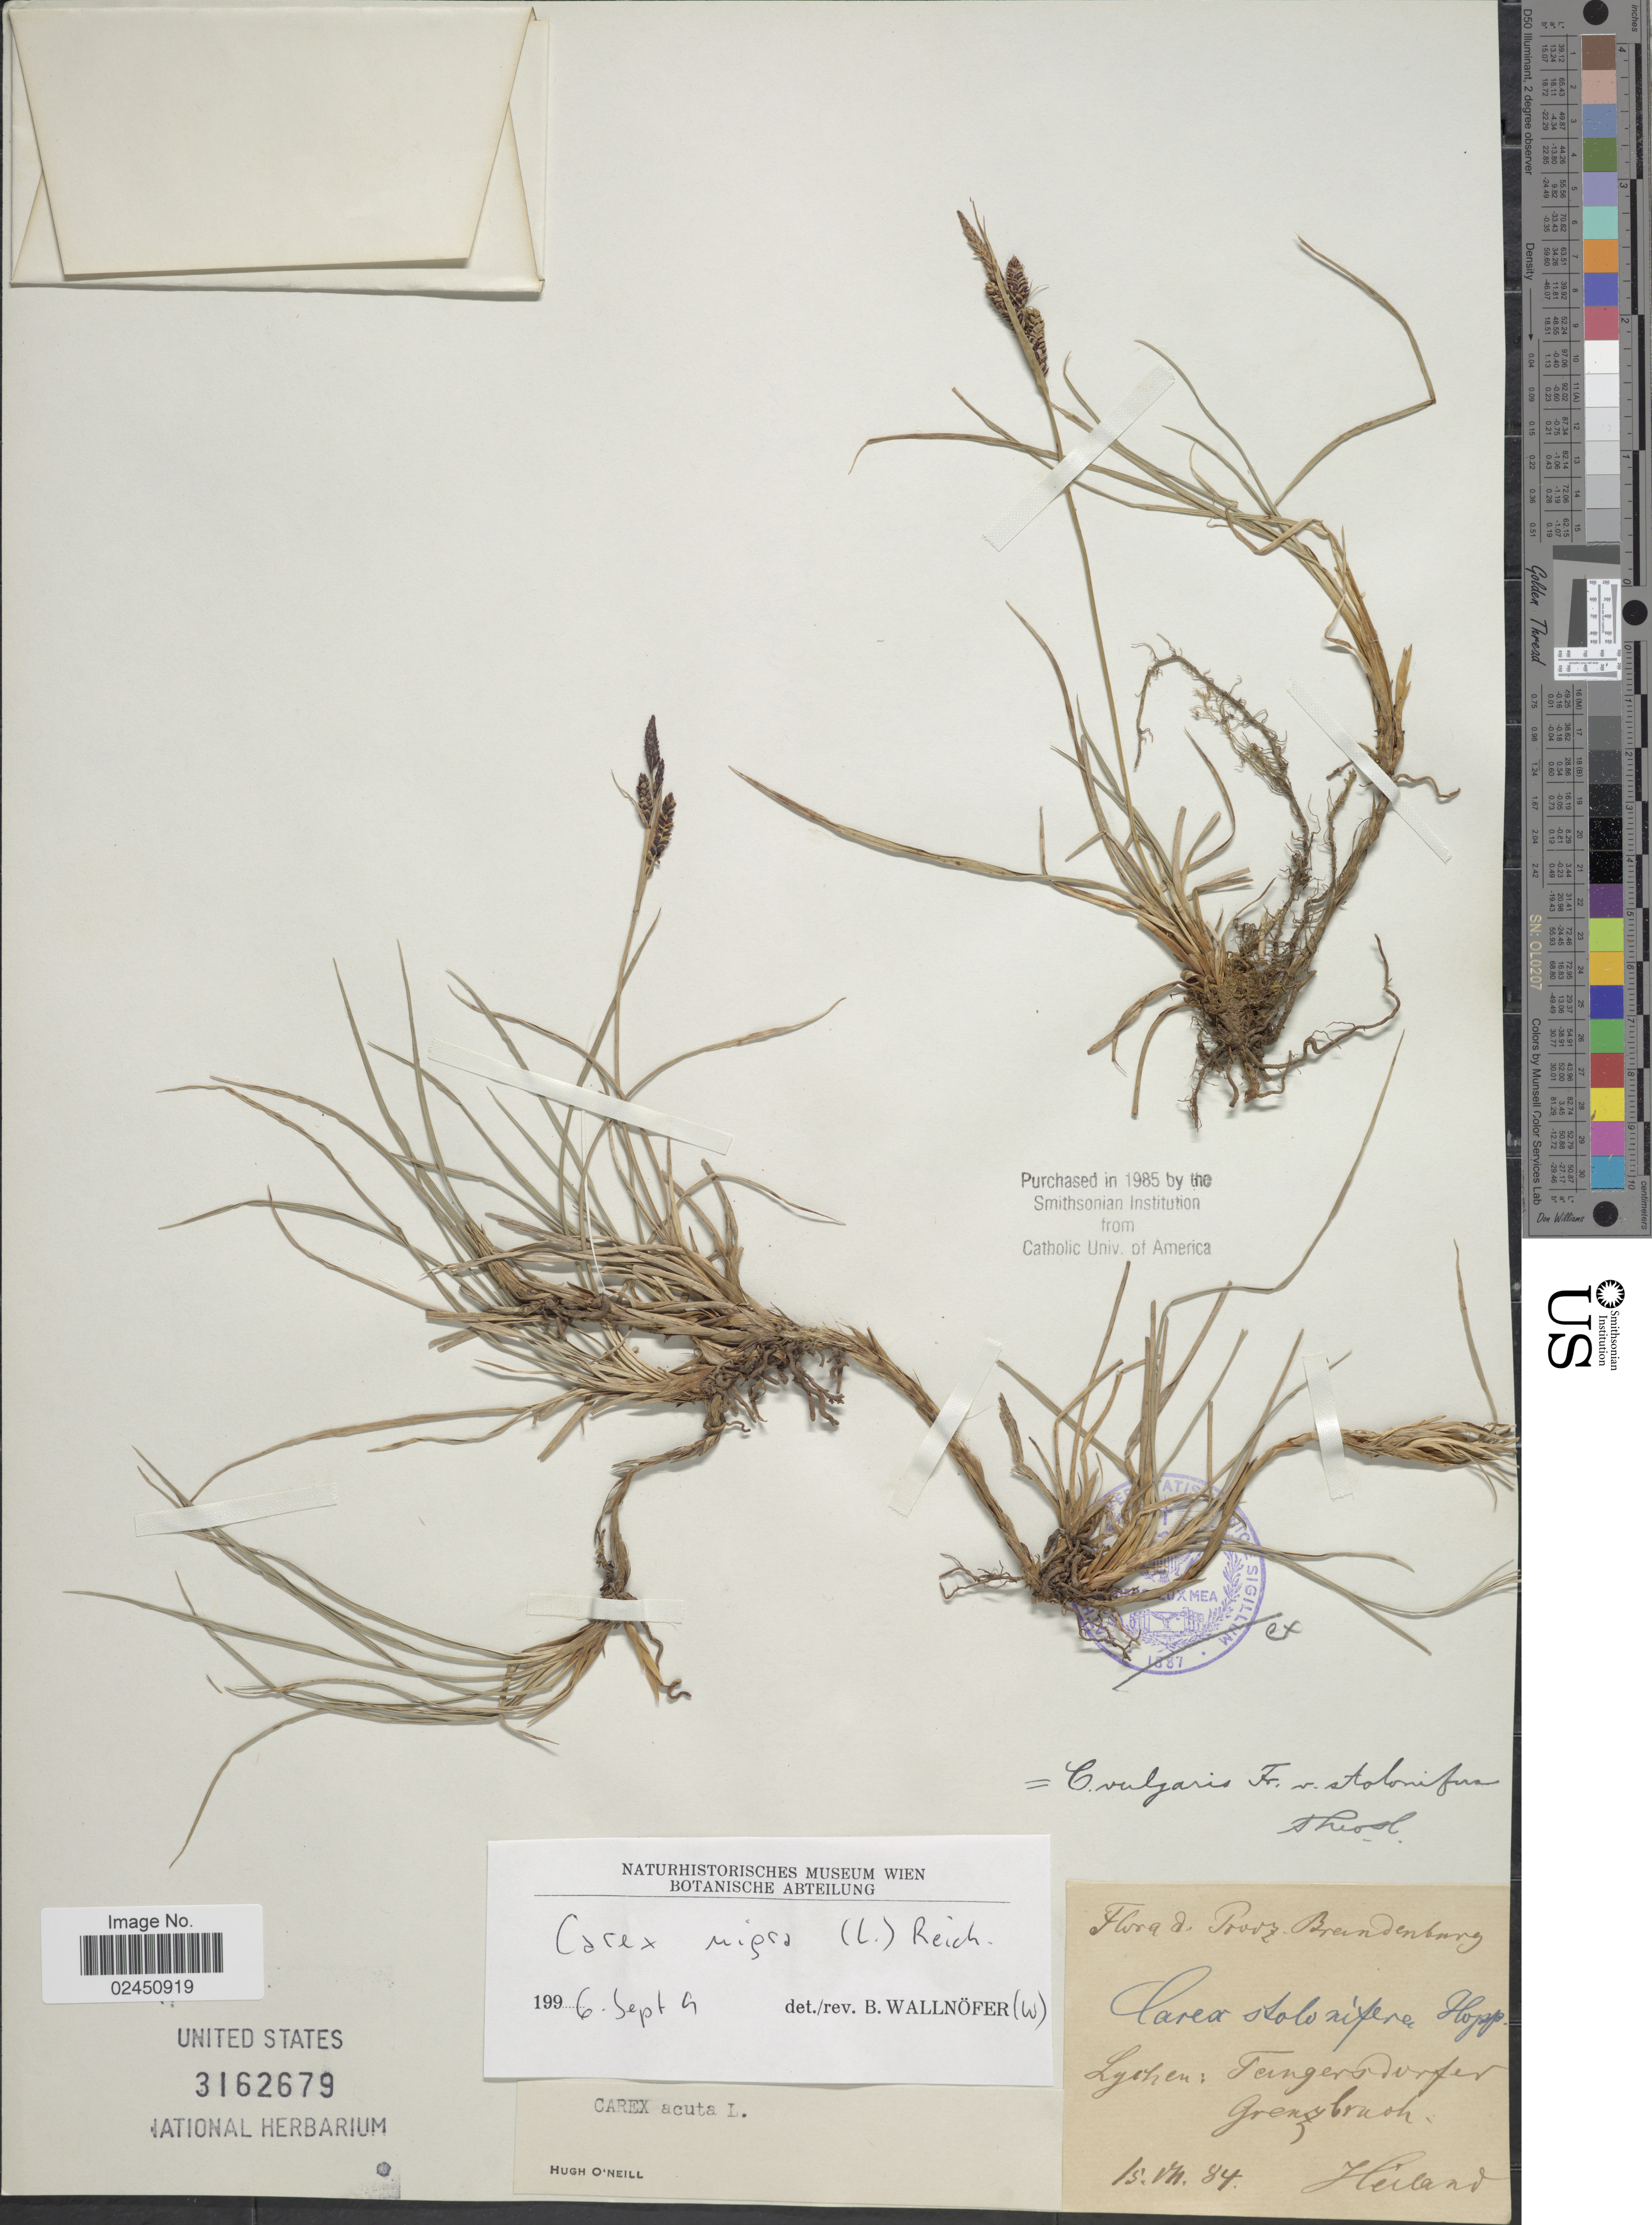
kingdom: Plantae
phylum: Tracheophyta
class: Liliopsida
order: Poales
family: Cyperaceae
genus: Carex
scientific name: Carex nigra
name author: (L.) Reichard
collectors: -. Heiland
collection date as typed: Transcribed d/m/y: 15/7/84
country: Germany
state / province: Brandenburg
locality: Lychen: Tangersdorfer, Grenzbrush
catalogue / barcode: US 3162679